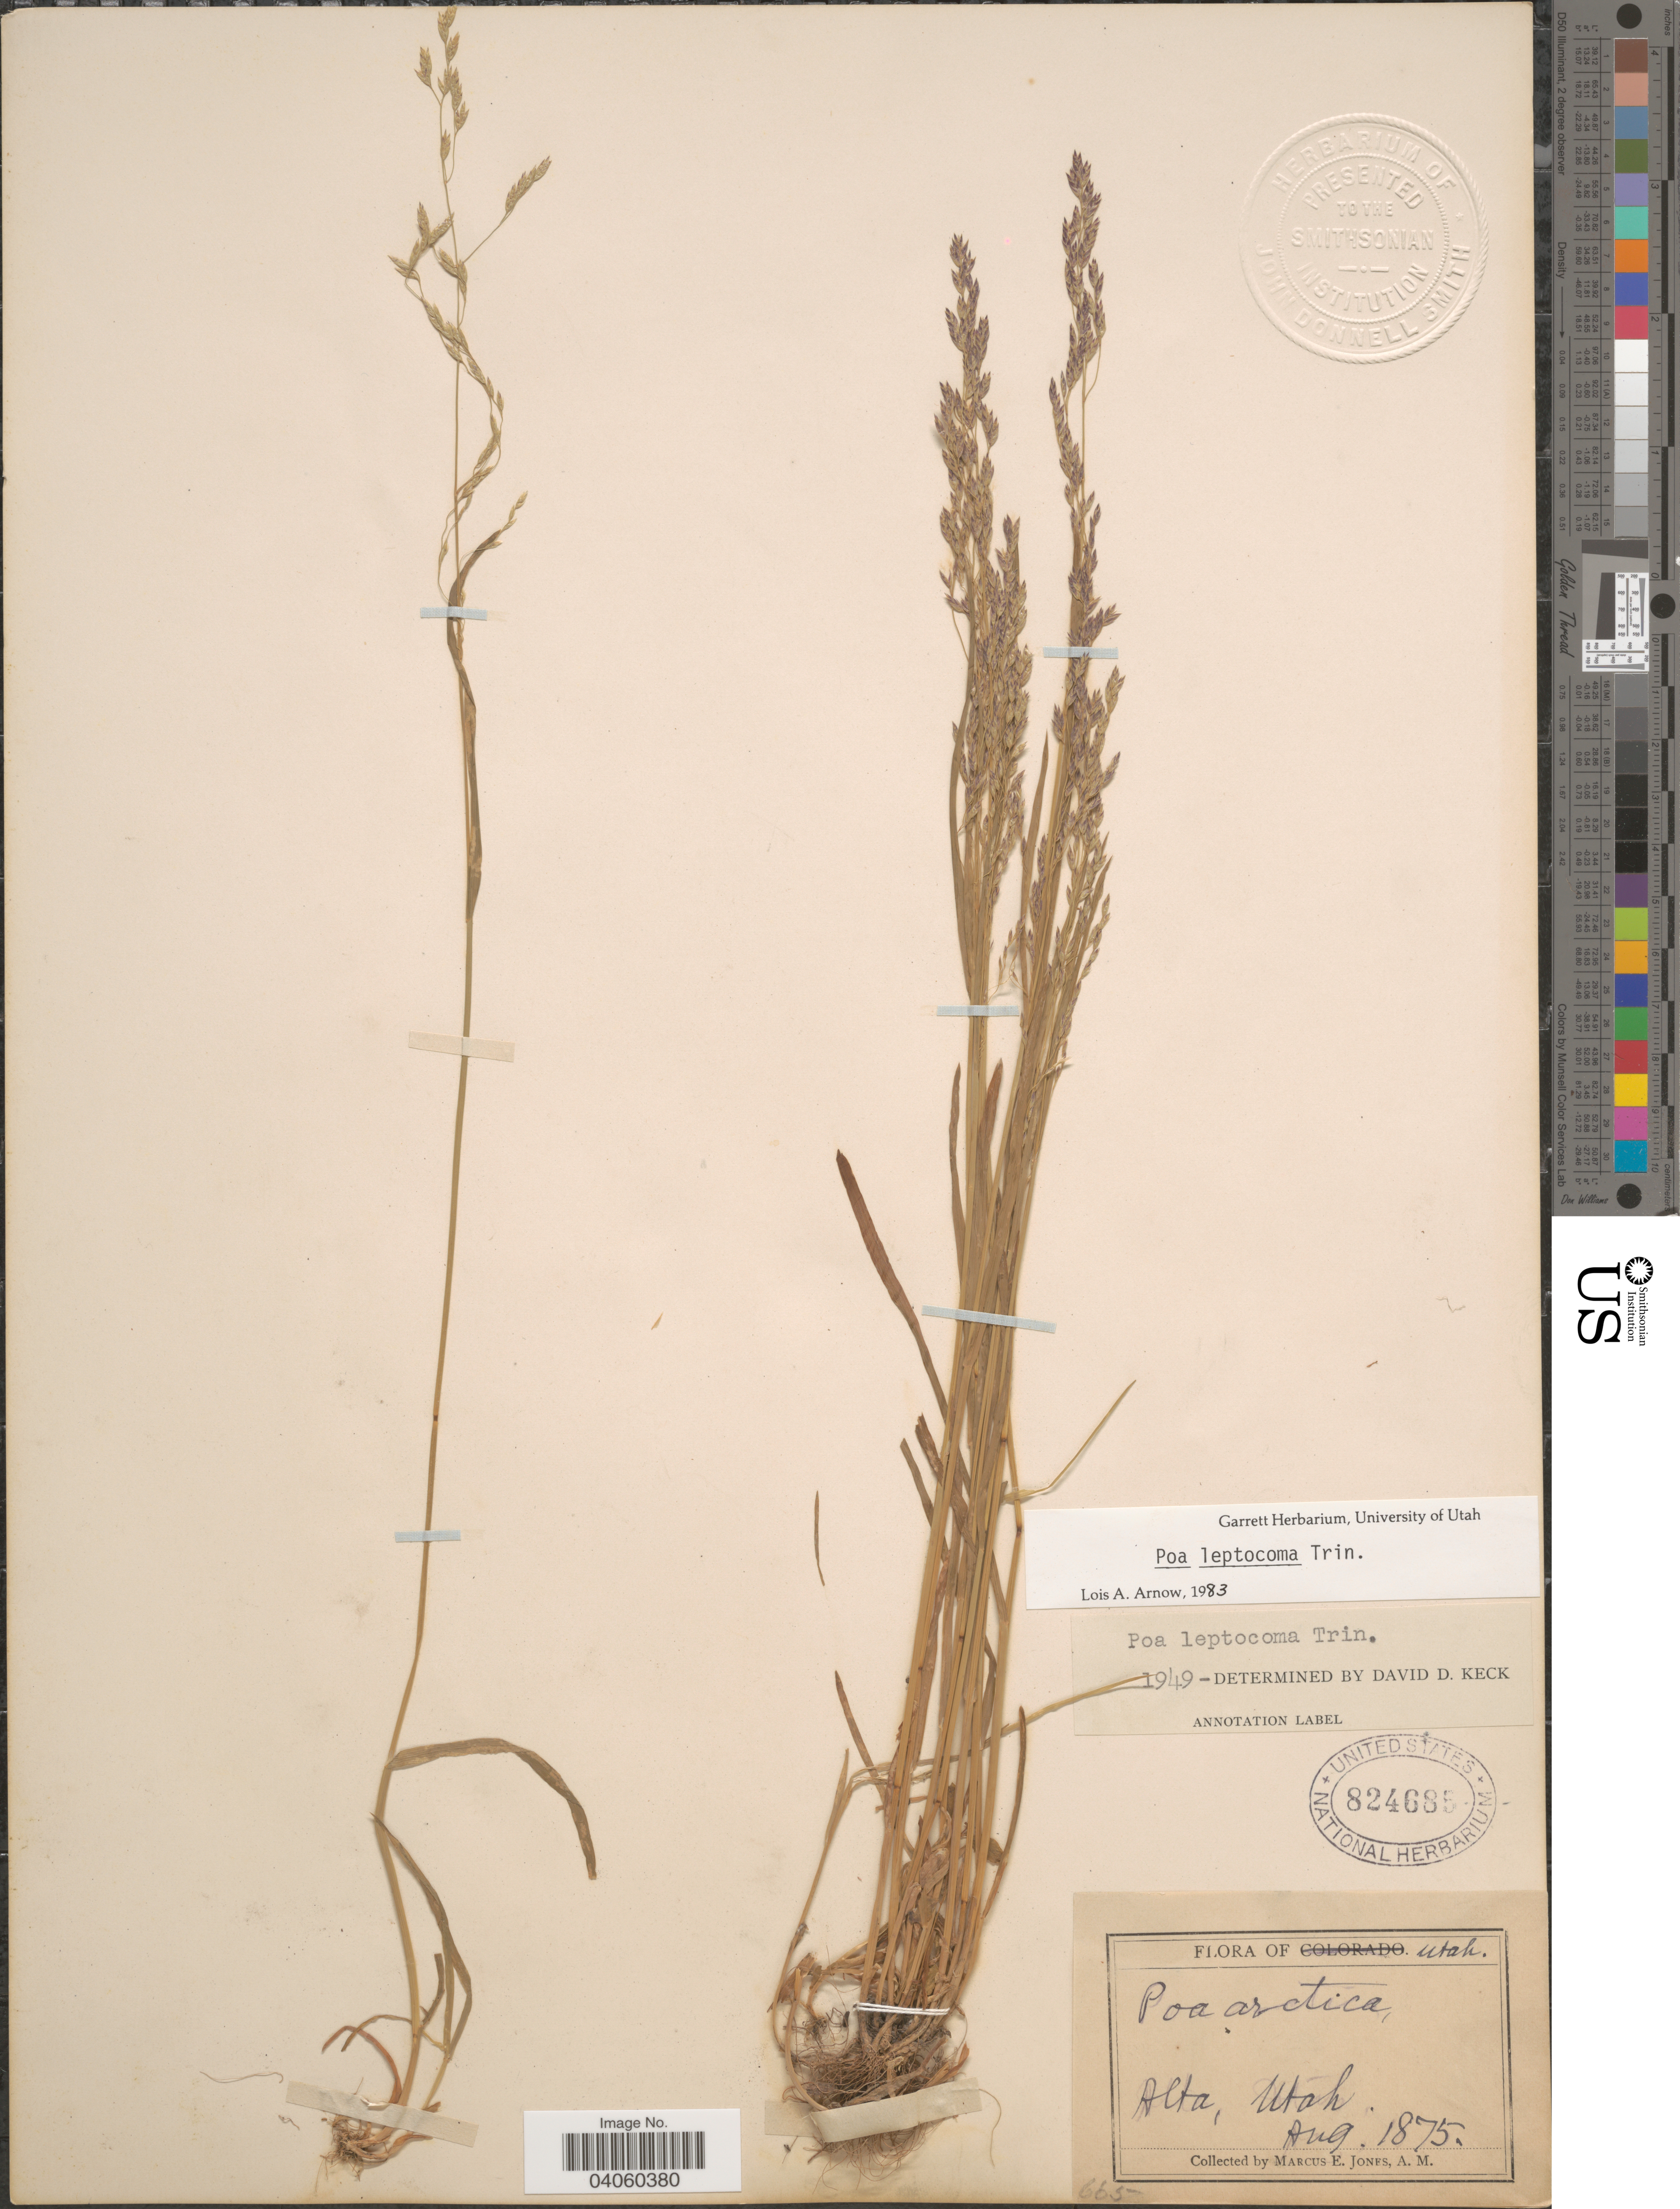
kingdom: Plantae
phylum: Tracheophyta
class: Liliopsida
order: Poales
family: Poaceae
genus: Poa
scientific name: Poa leptocoma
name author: Trin.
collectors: M. E. Jones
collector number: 665?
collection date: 1875-08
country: United States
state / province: Utah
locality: Alta.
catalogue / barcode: US 824685